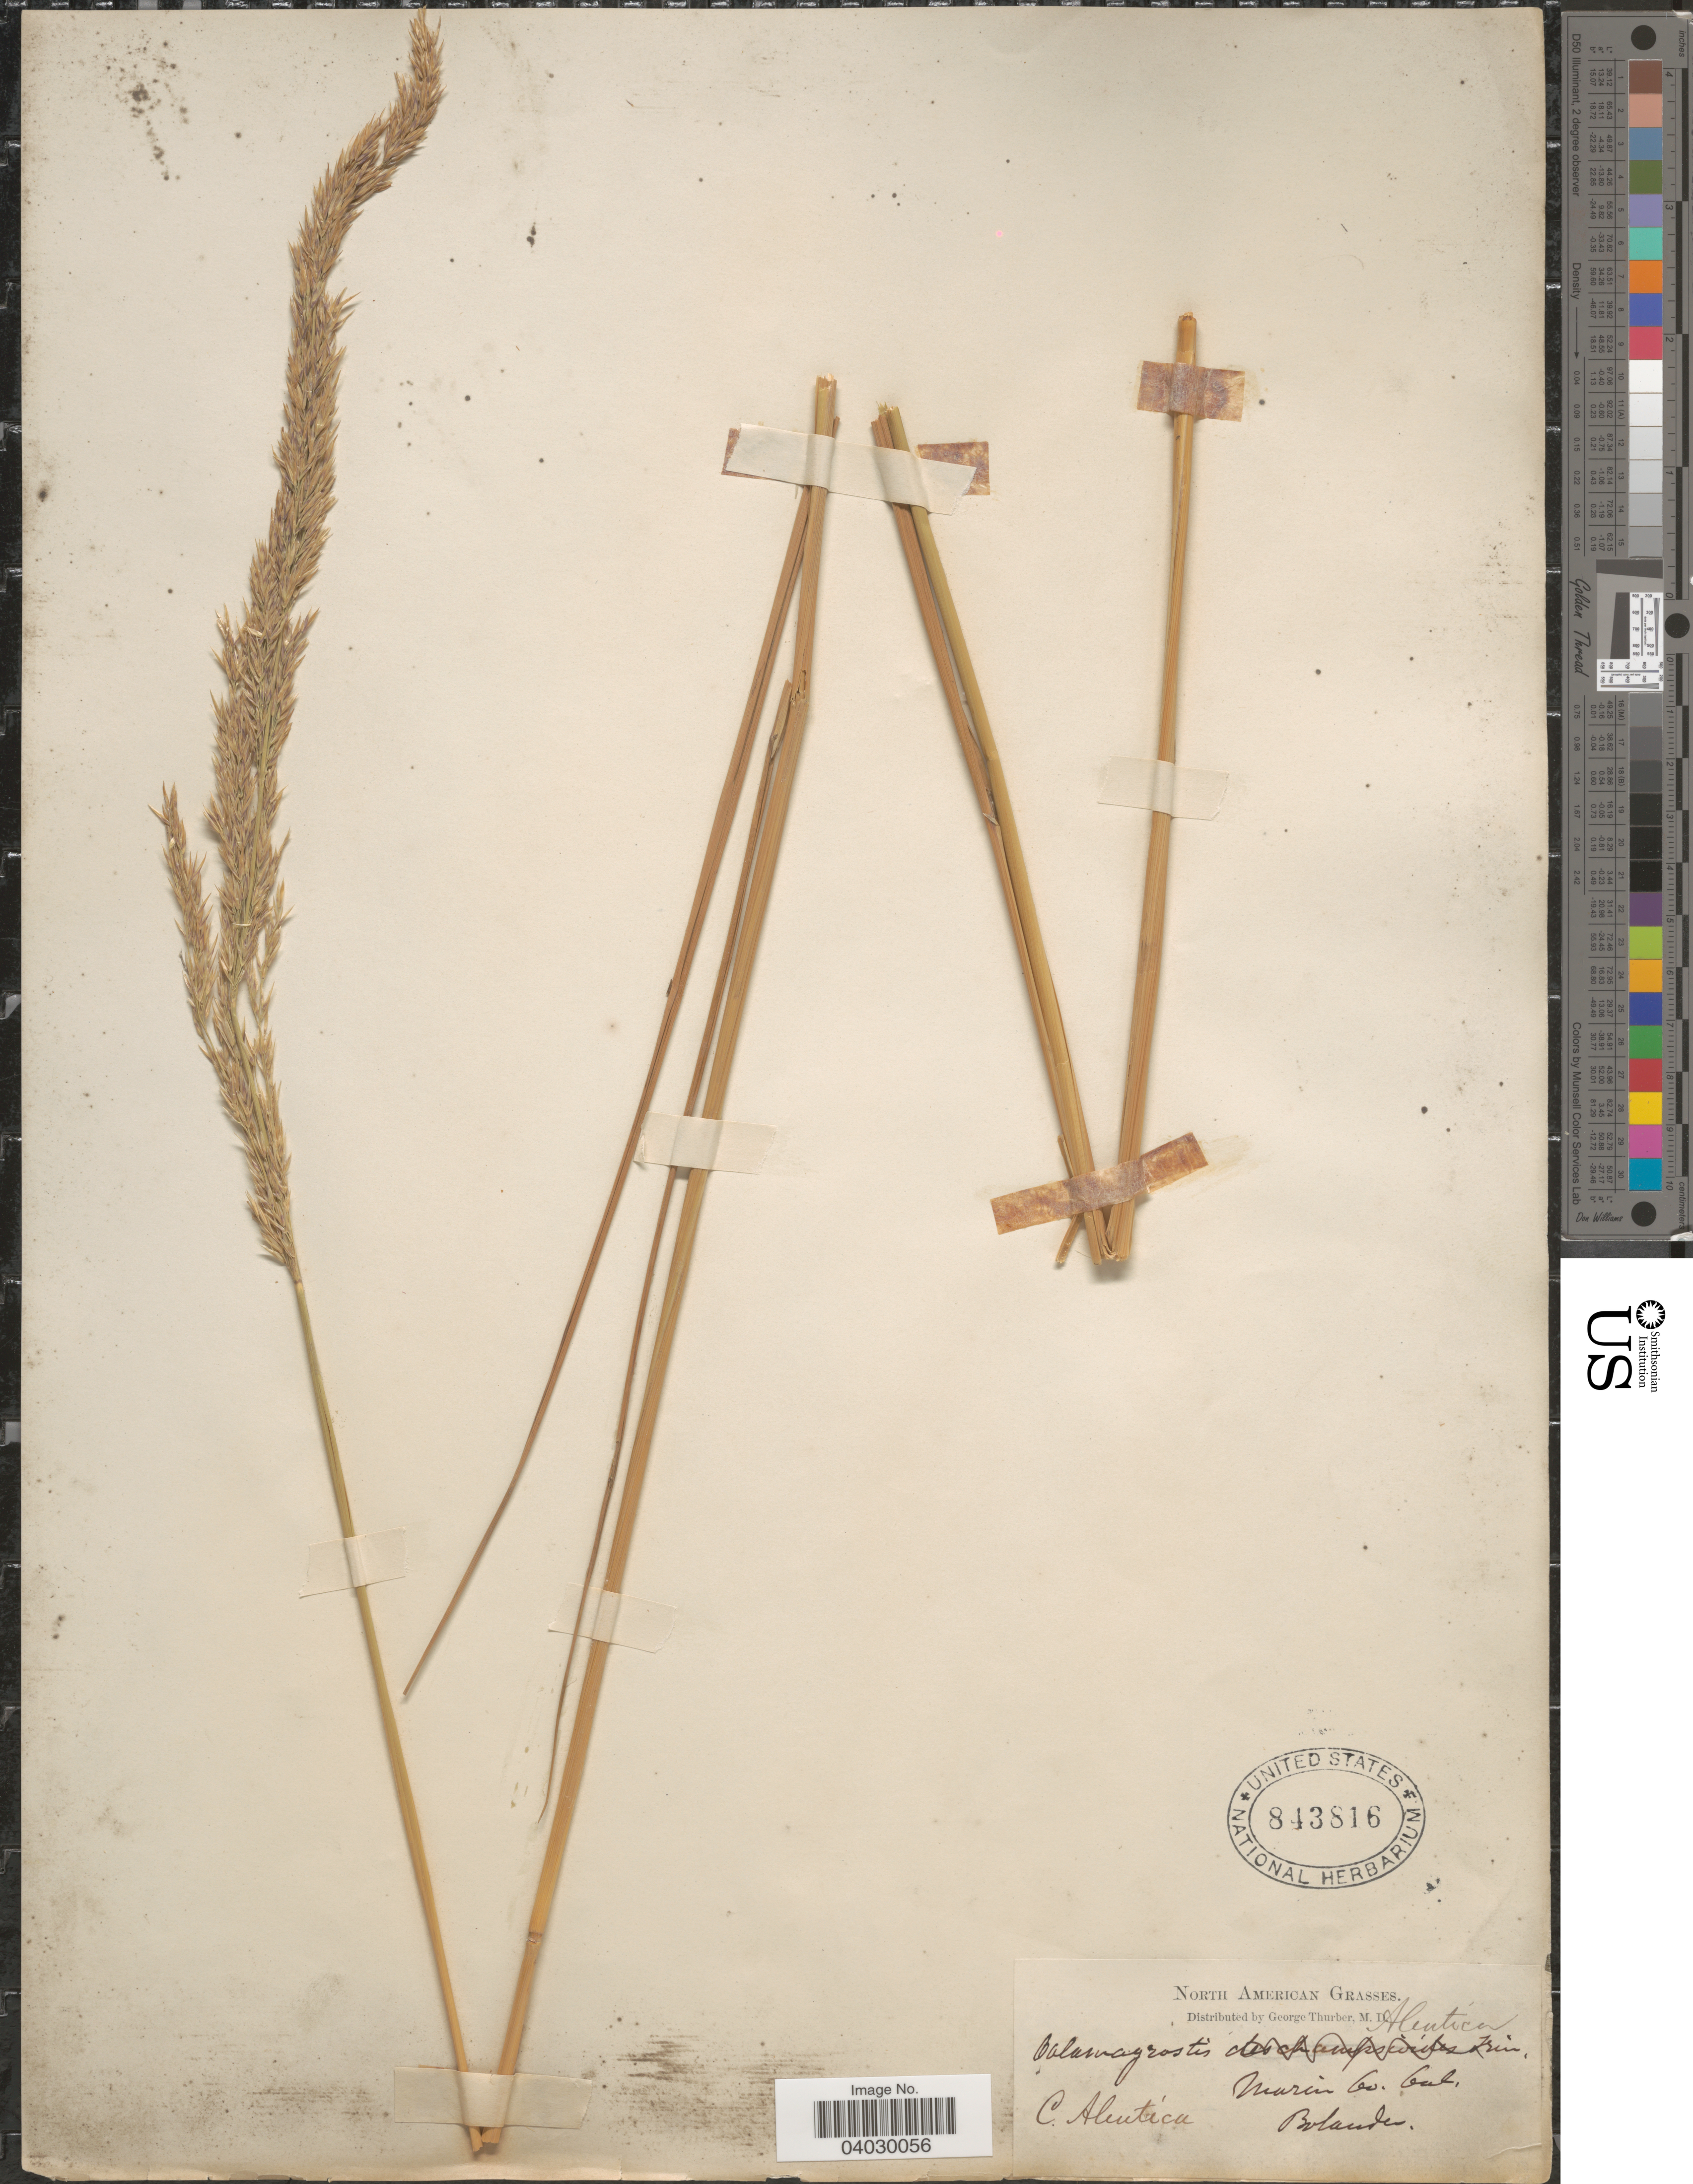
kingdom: Plantae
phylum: Tracheophyta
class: Liliopsida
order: Poales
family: Poaceae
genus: Calamagrostis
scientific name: Calamagrostis nutkaensis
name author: (J. Presl) Steud.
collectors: -. Bolander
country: United States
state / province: California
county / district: Marin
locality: Marin Co.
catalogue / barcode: US 843816